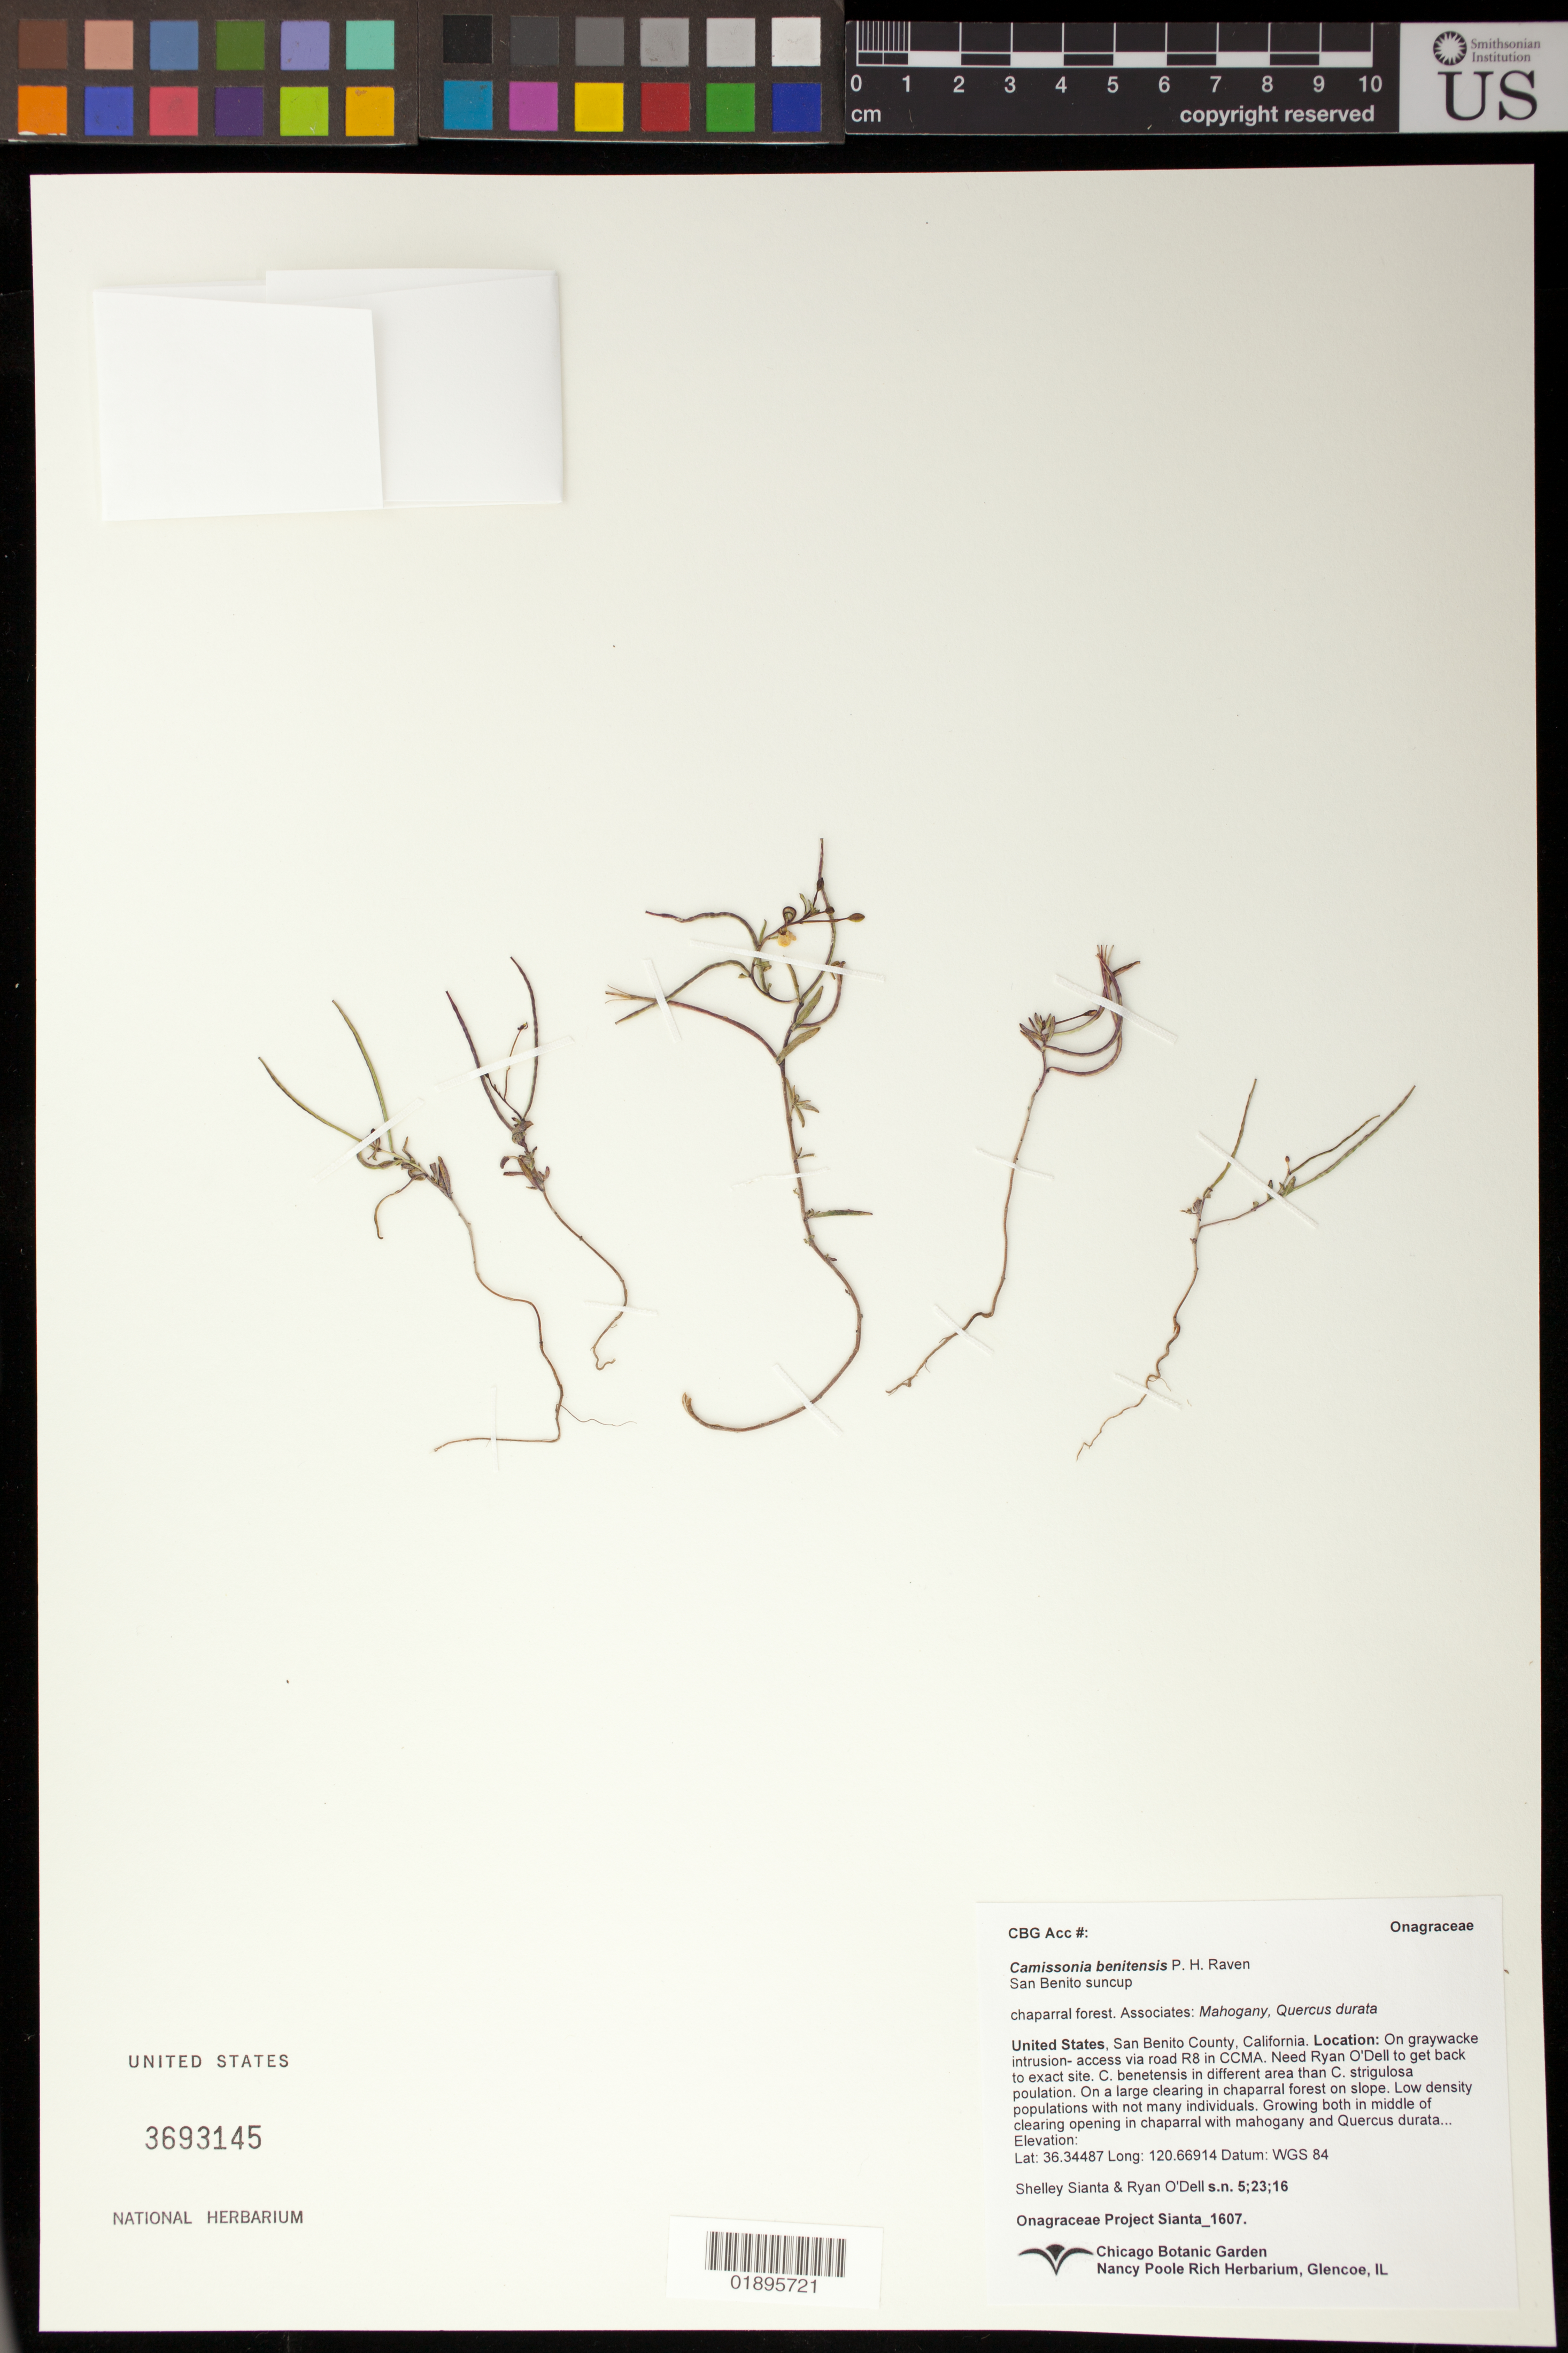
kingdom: Plantae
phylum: Tracheophyta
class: Magnoliopsida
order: Myrtales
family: Onagraceae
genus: Camissonia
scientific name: Camissonia benitensis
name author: P.H. Raven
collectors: S. Sianta & R. O'Dell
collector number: Sianta 1607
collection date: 2016-05-23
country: United States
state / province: California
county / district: San Benito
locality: On graywacke intrusion- access via road R8 in CCMA. Need Ryan O'Dell to get back to exact site. C. benetensis in different area than C. strigulosa poulation. On a large clearing in chaparral forest on slope, growing both in middle of clearing opening in c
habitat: chaparral forest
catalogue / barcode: US 3693145